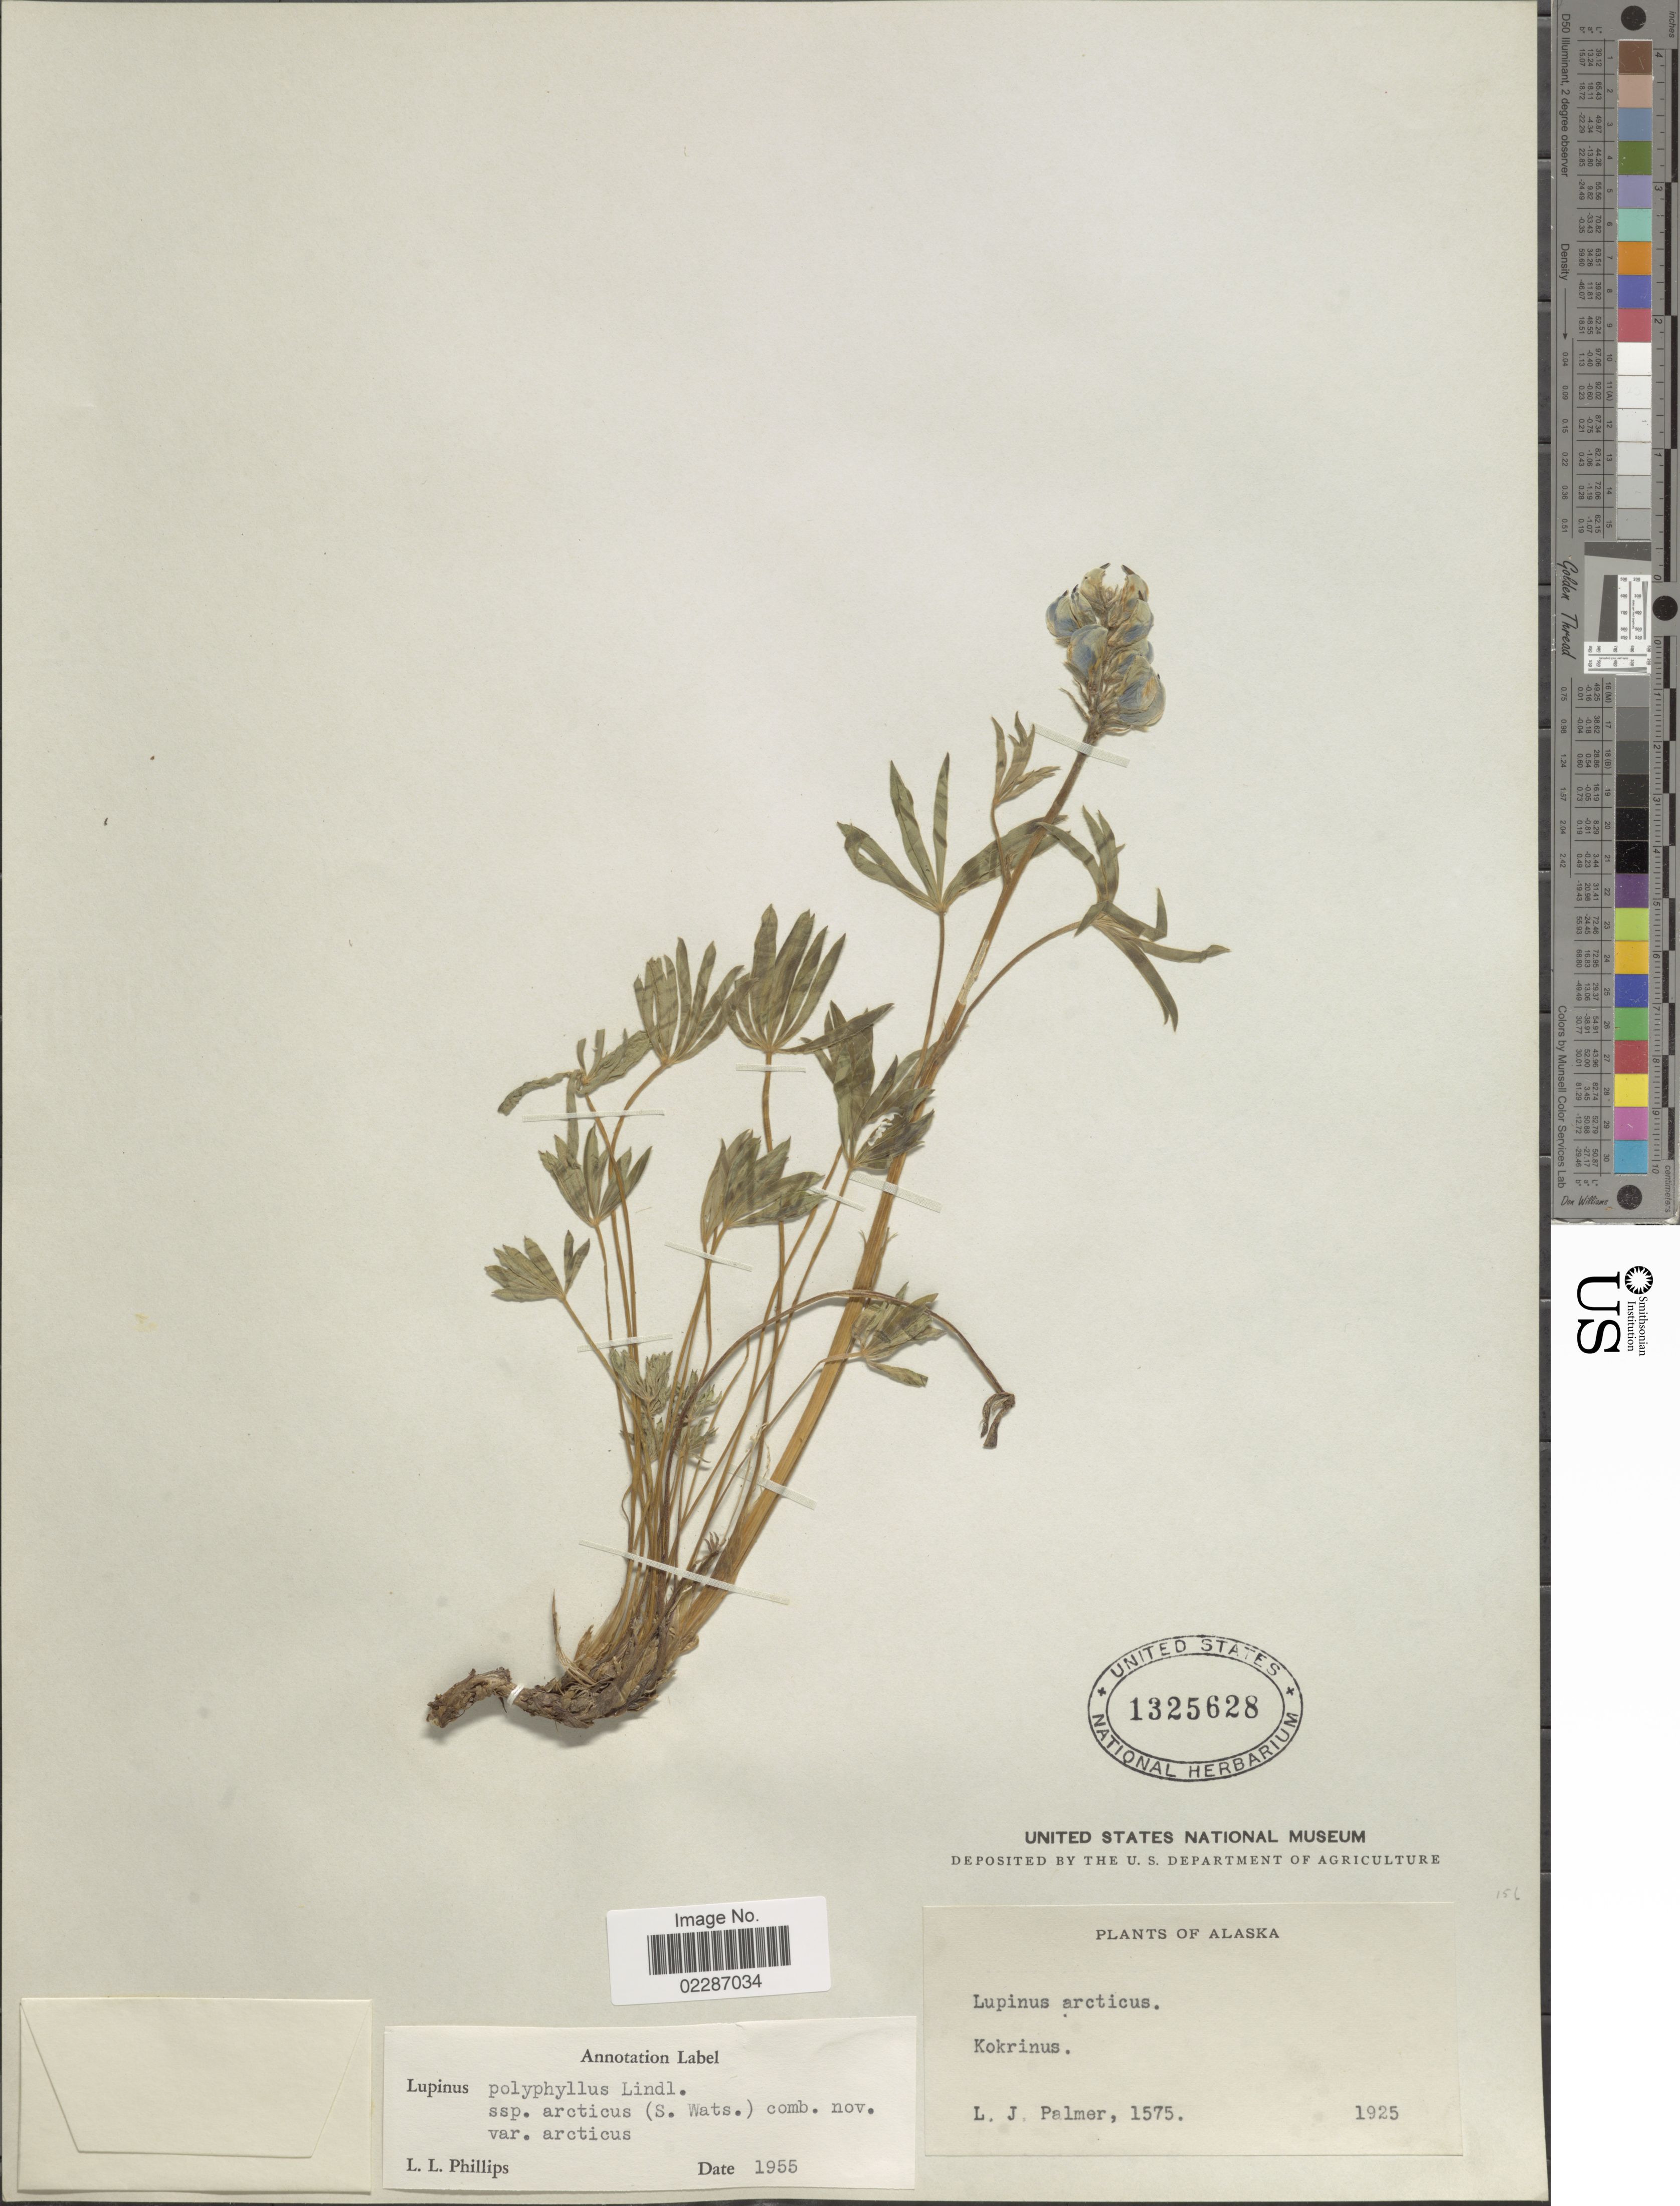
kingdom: Plantae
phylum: Tracheophyta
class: Magnoliopsida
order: Fabales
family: Fabaceae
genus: Lupinus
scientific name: Lupinus arcticus subsp. arcticus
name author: S. Watson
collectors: L. J. Palmer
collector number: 1575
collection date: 1925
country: United States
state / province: Alaska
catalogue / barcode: US 1325628